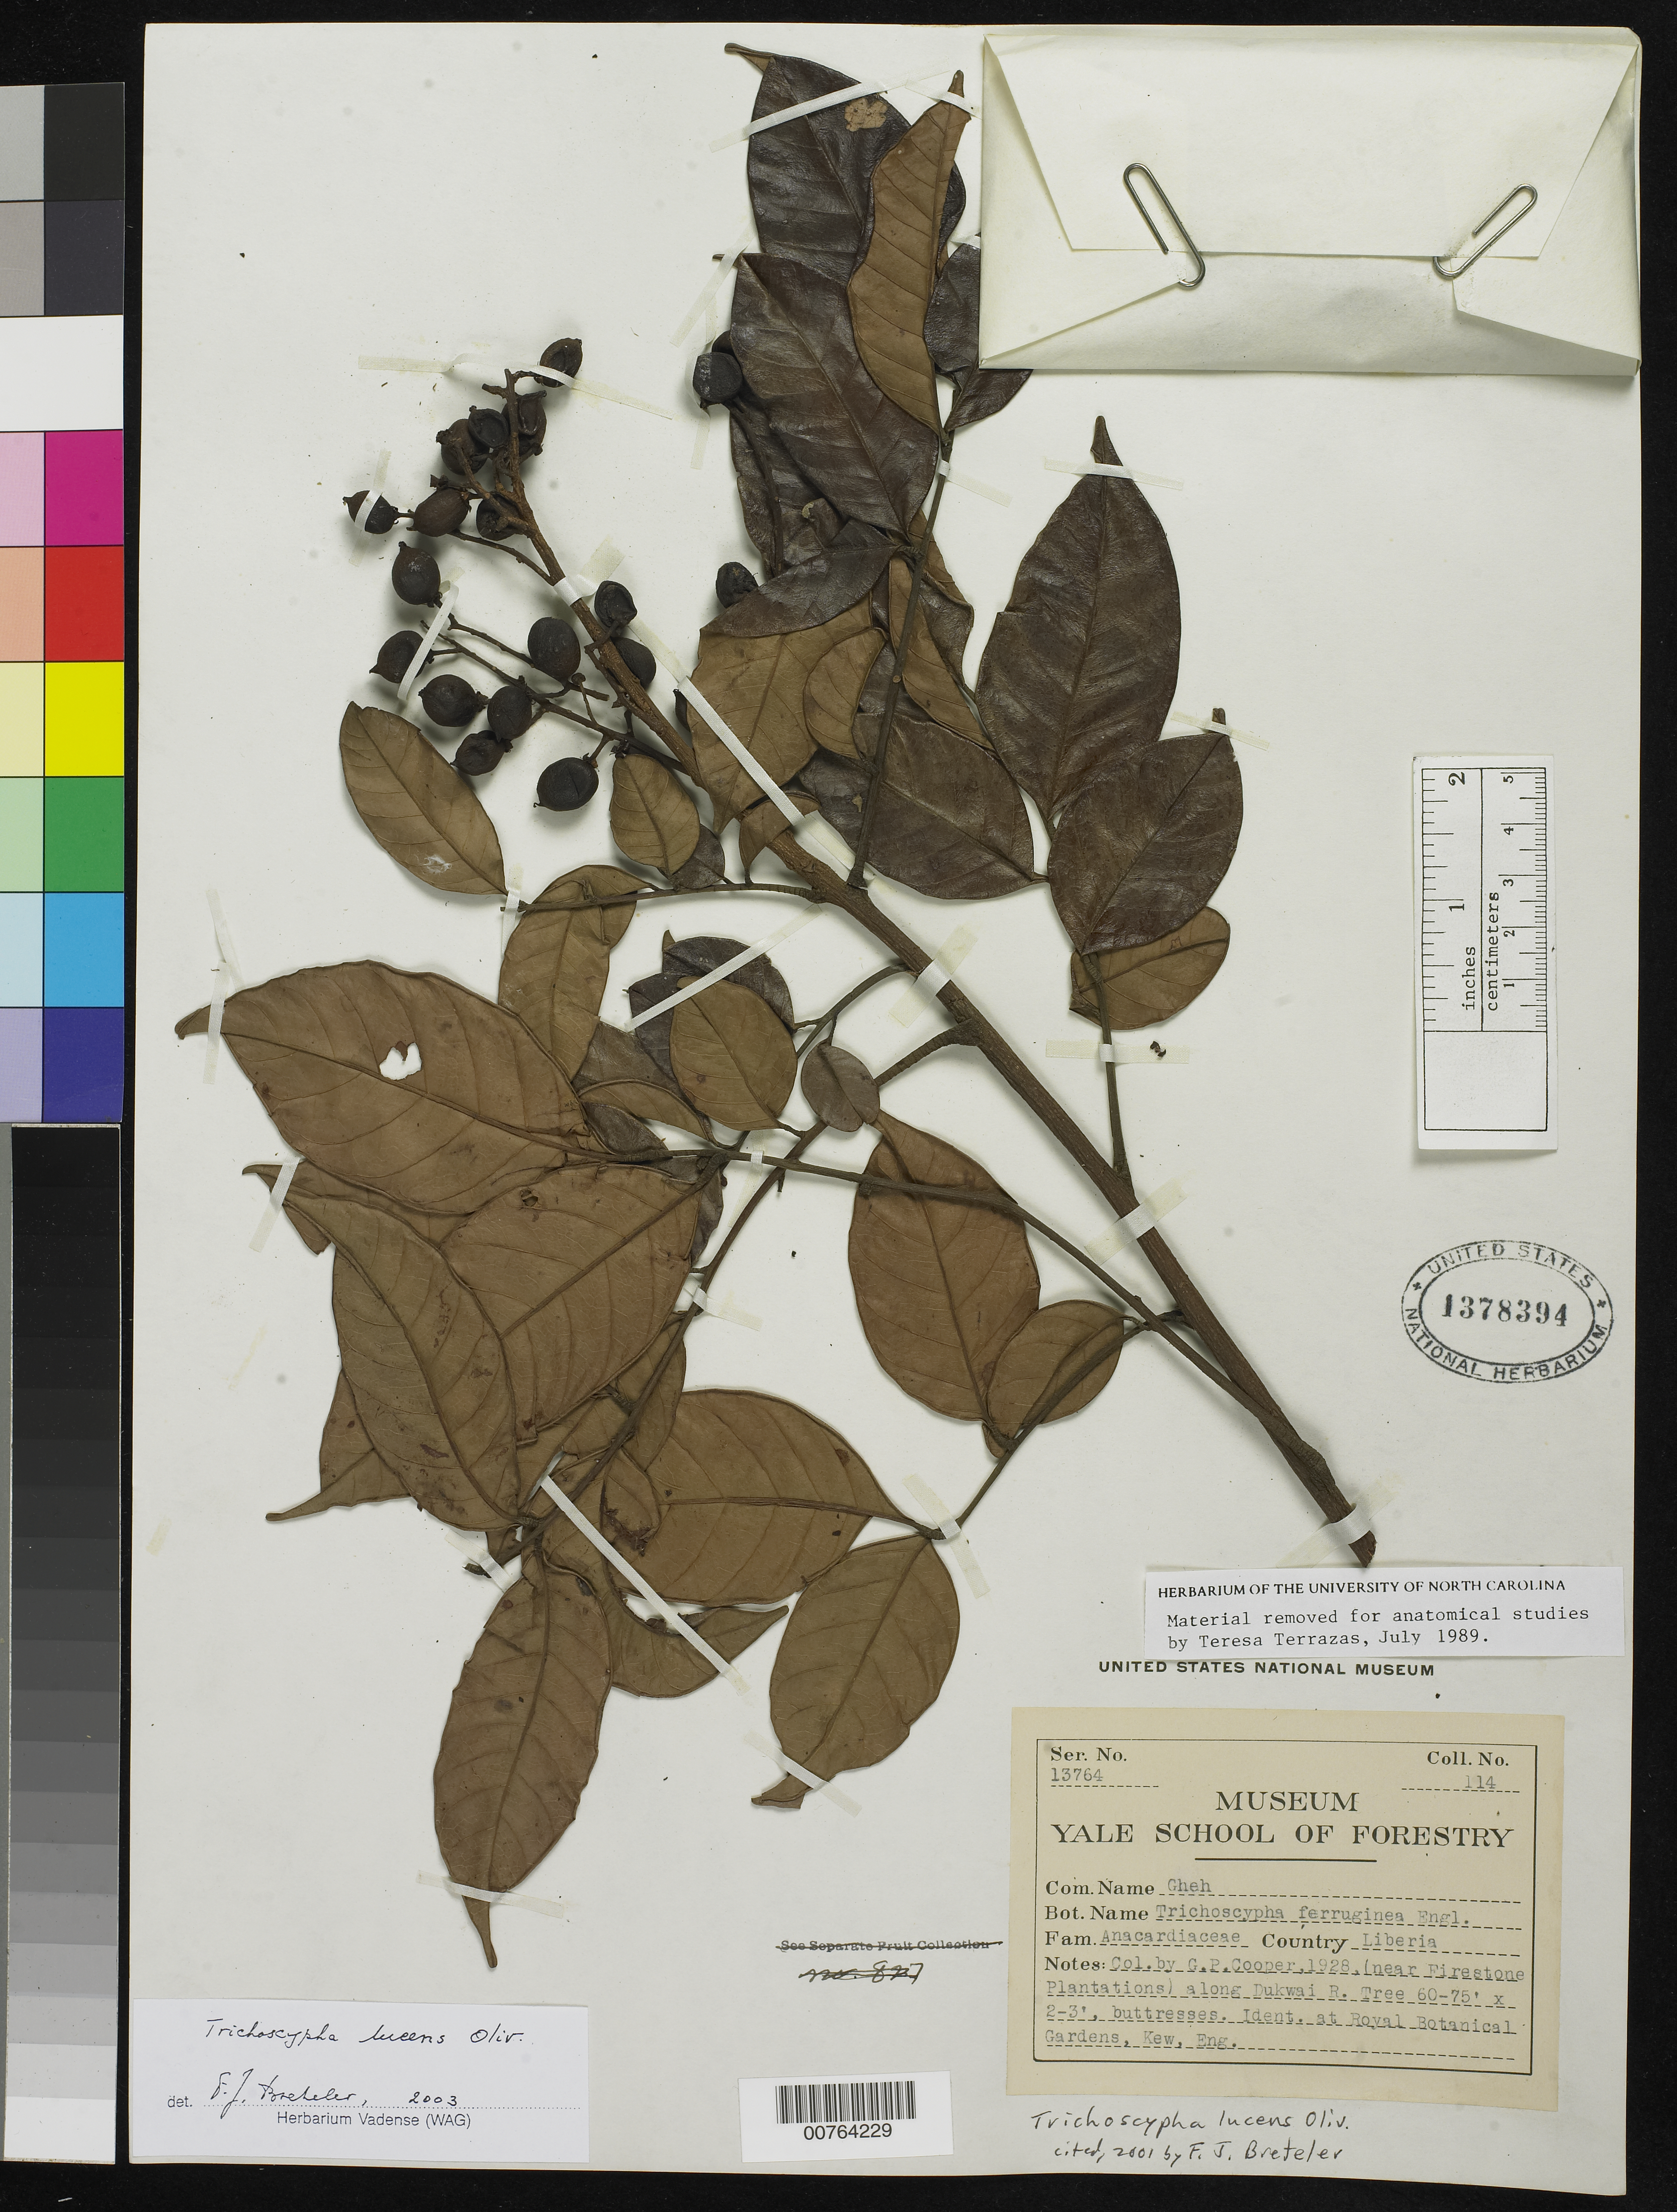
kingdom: Plantae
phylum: Tracheophyta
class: Magnoliopsida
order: Sapindales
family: Anacardiaceae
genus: Trichoscypha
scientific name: Trichoscypha lucens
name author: Oliv.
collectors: G. Cooper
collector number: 114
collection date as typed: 1928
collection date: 1928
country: Liberia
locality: (near Firestone Plantations) along Dukwai River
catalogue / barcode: US 1378394